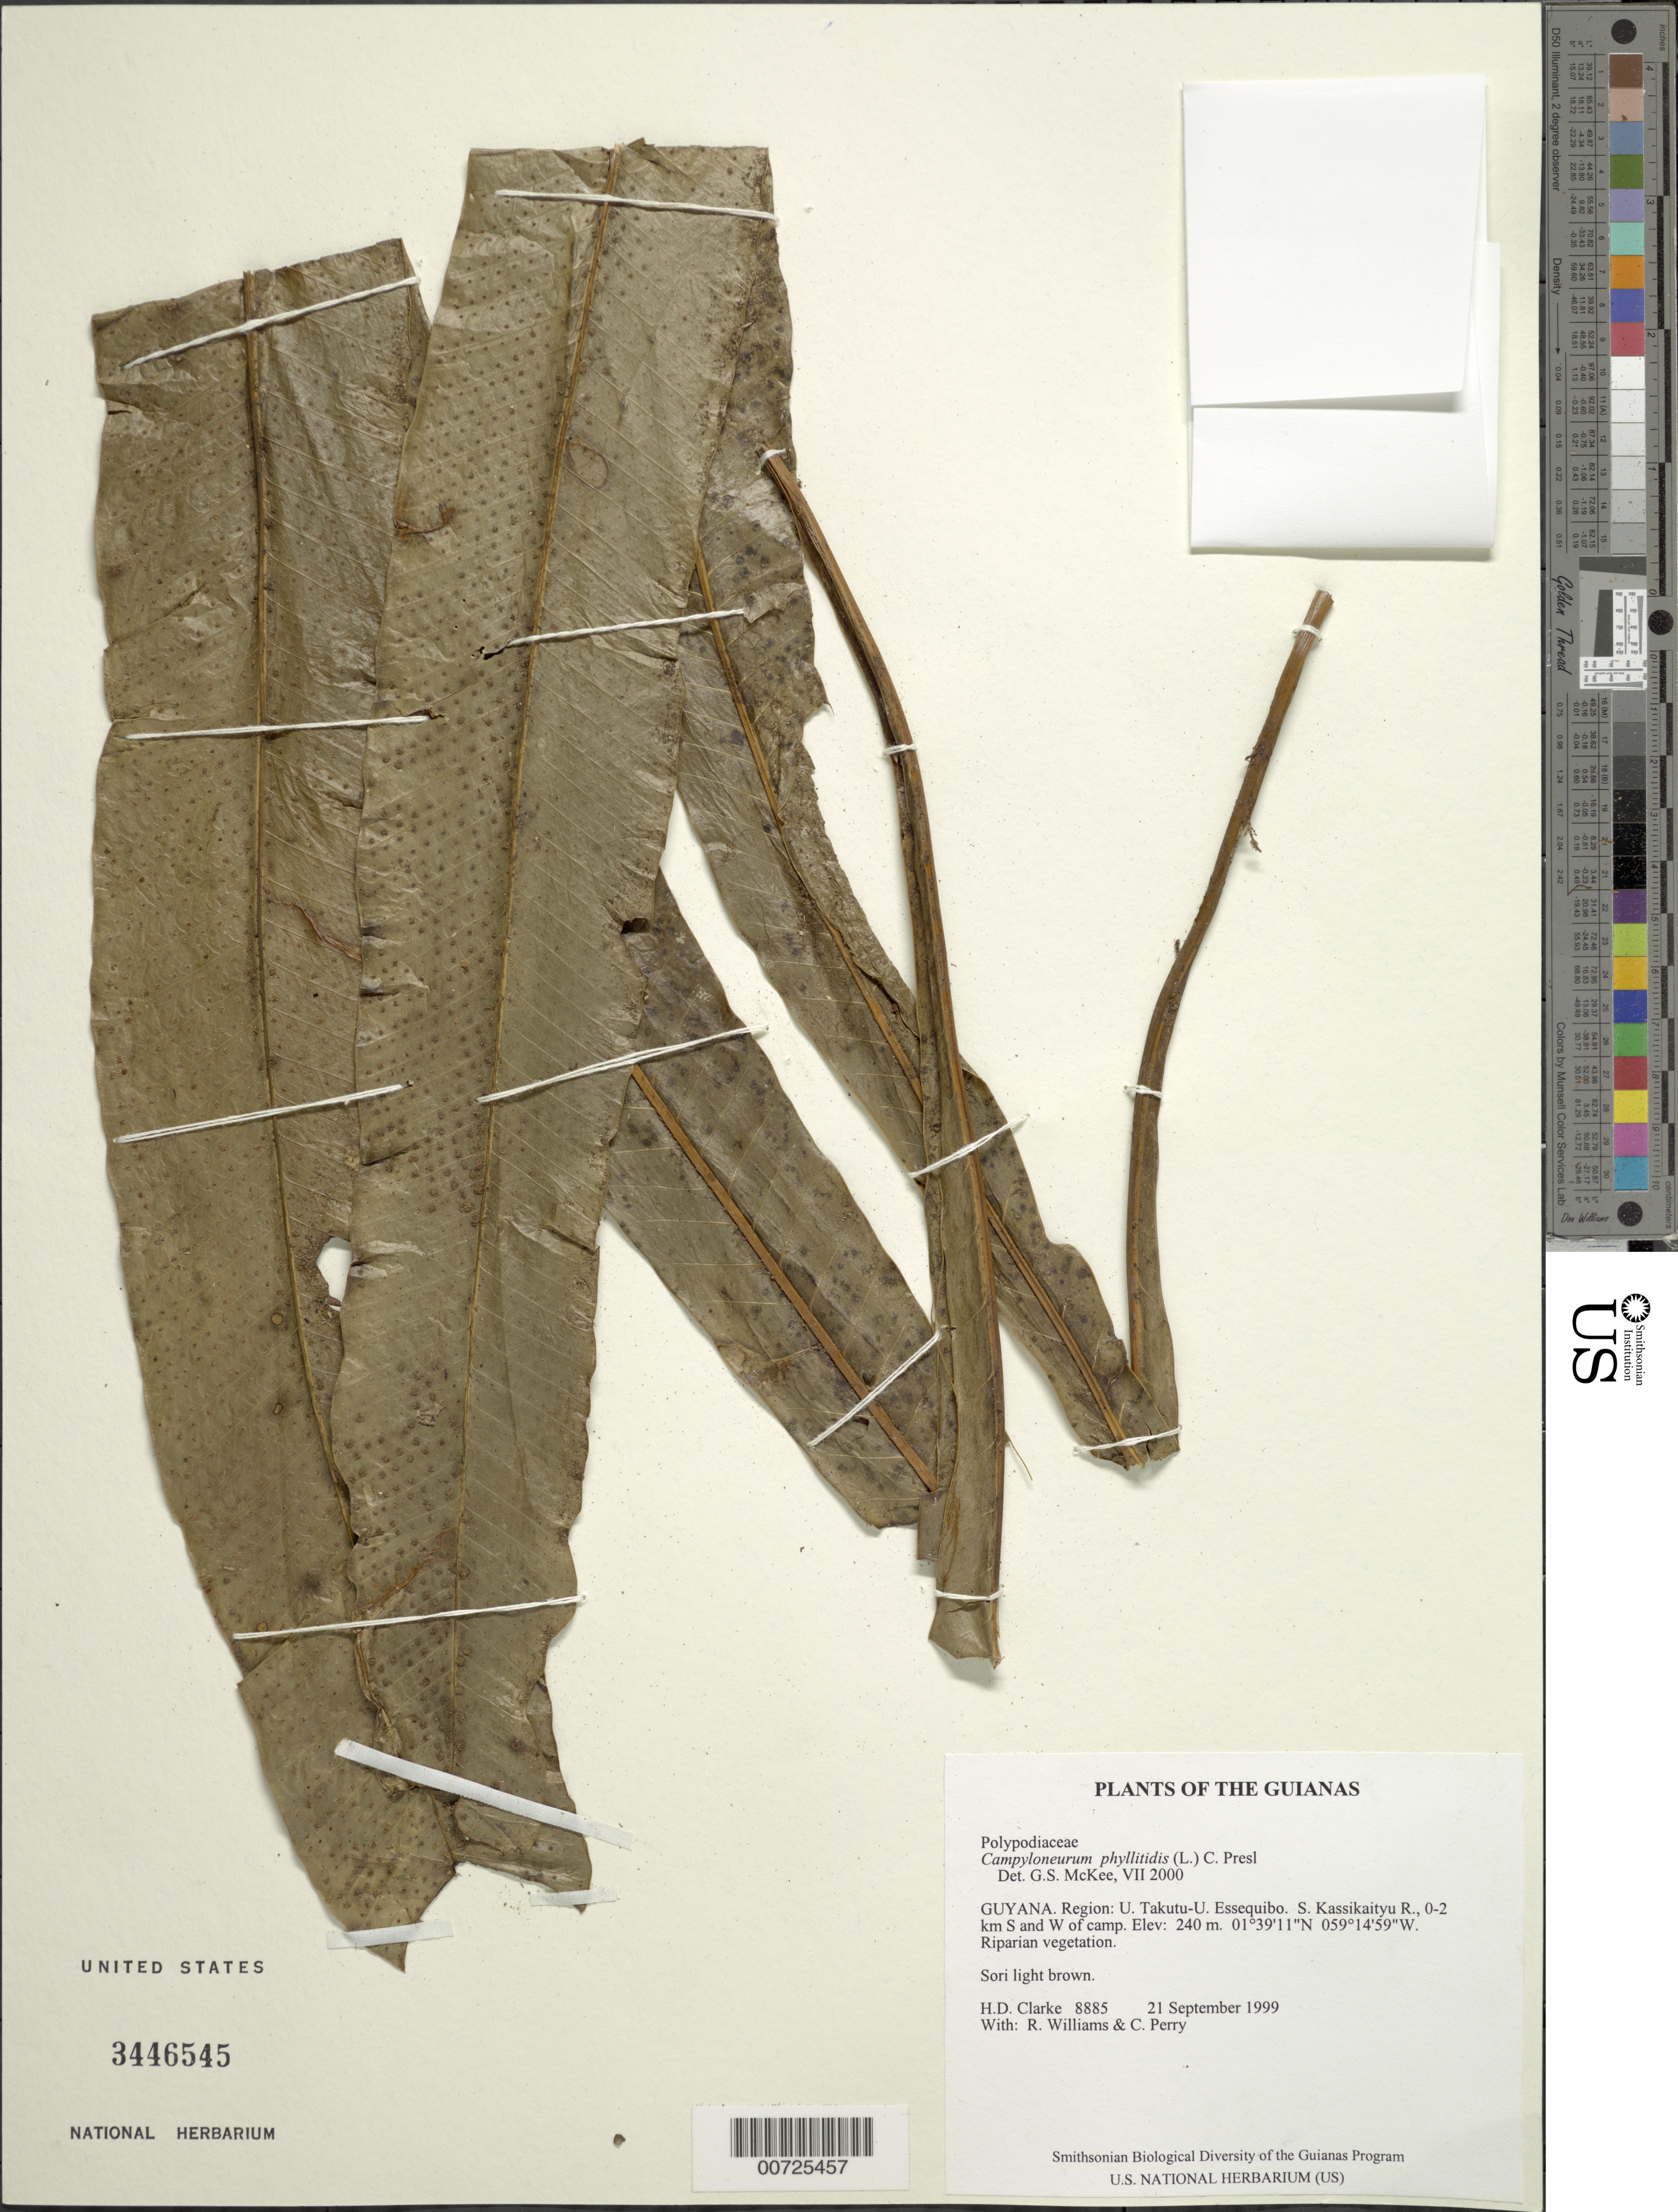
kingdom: Plantae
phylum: Tracheophyta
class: Polypodiopsida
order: Polypodiales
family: Polypodiaceae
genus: Campyloneurum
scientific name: Campyloneurum phyllitidis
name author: (L.) C. Presl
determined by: McKee, G. S., (US), NMNH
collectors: H. D. Clarke, R. Williams & C. Perry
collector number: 8885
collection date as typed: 21 September 1999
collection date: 1999-09-21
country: Guyana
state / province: U. Takutu-U. Essequibo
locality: S. Kassikaityu R., 0-2 km S and W of camp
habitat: Riparian vegetation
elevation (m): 240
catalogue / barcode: US 3446545